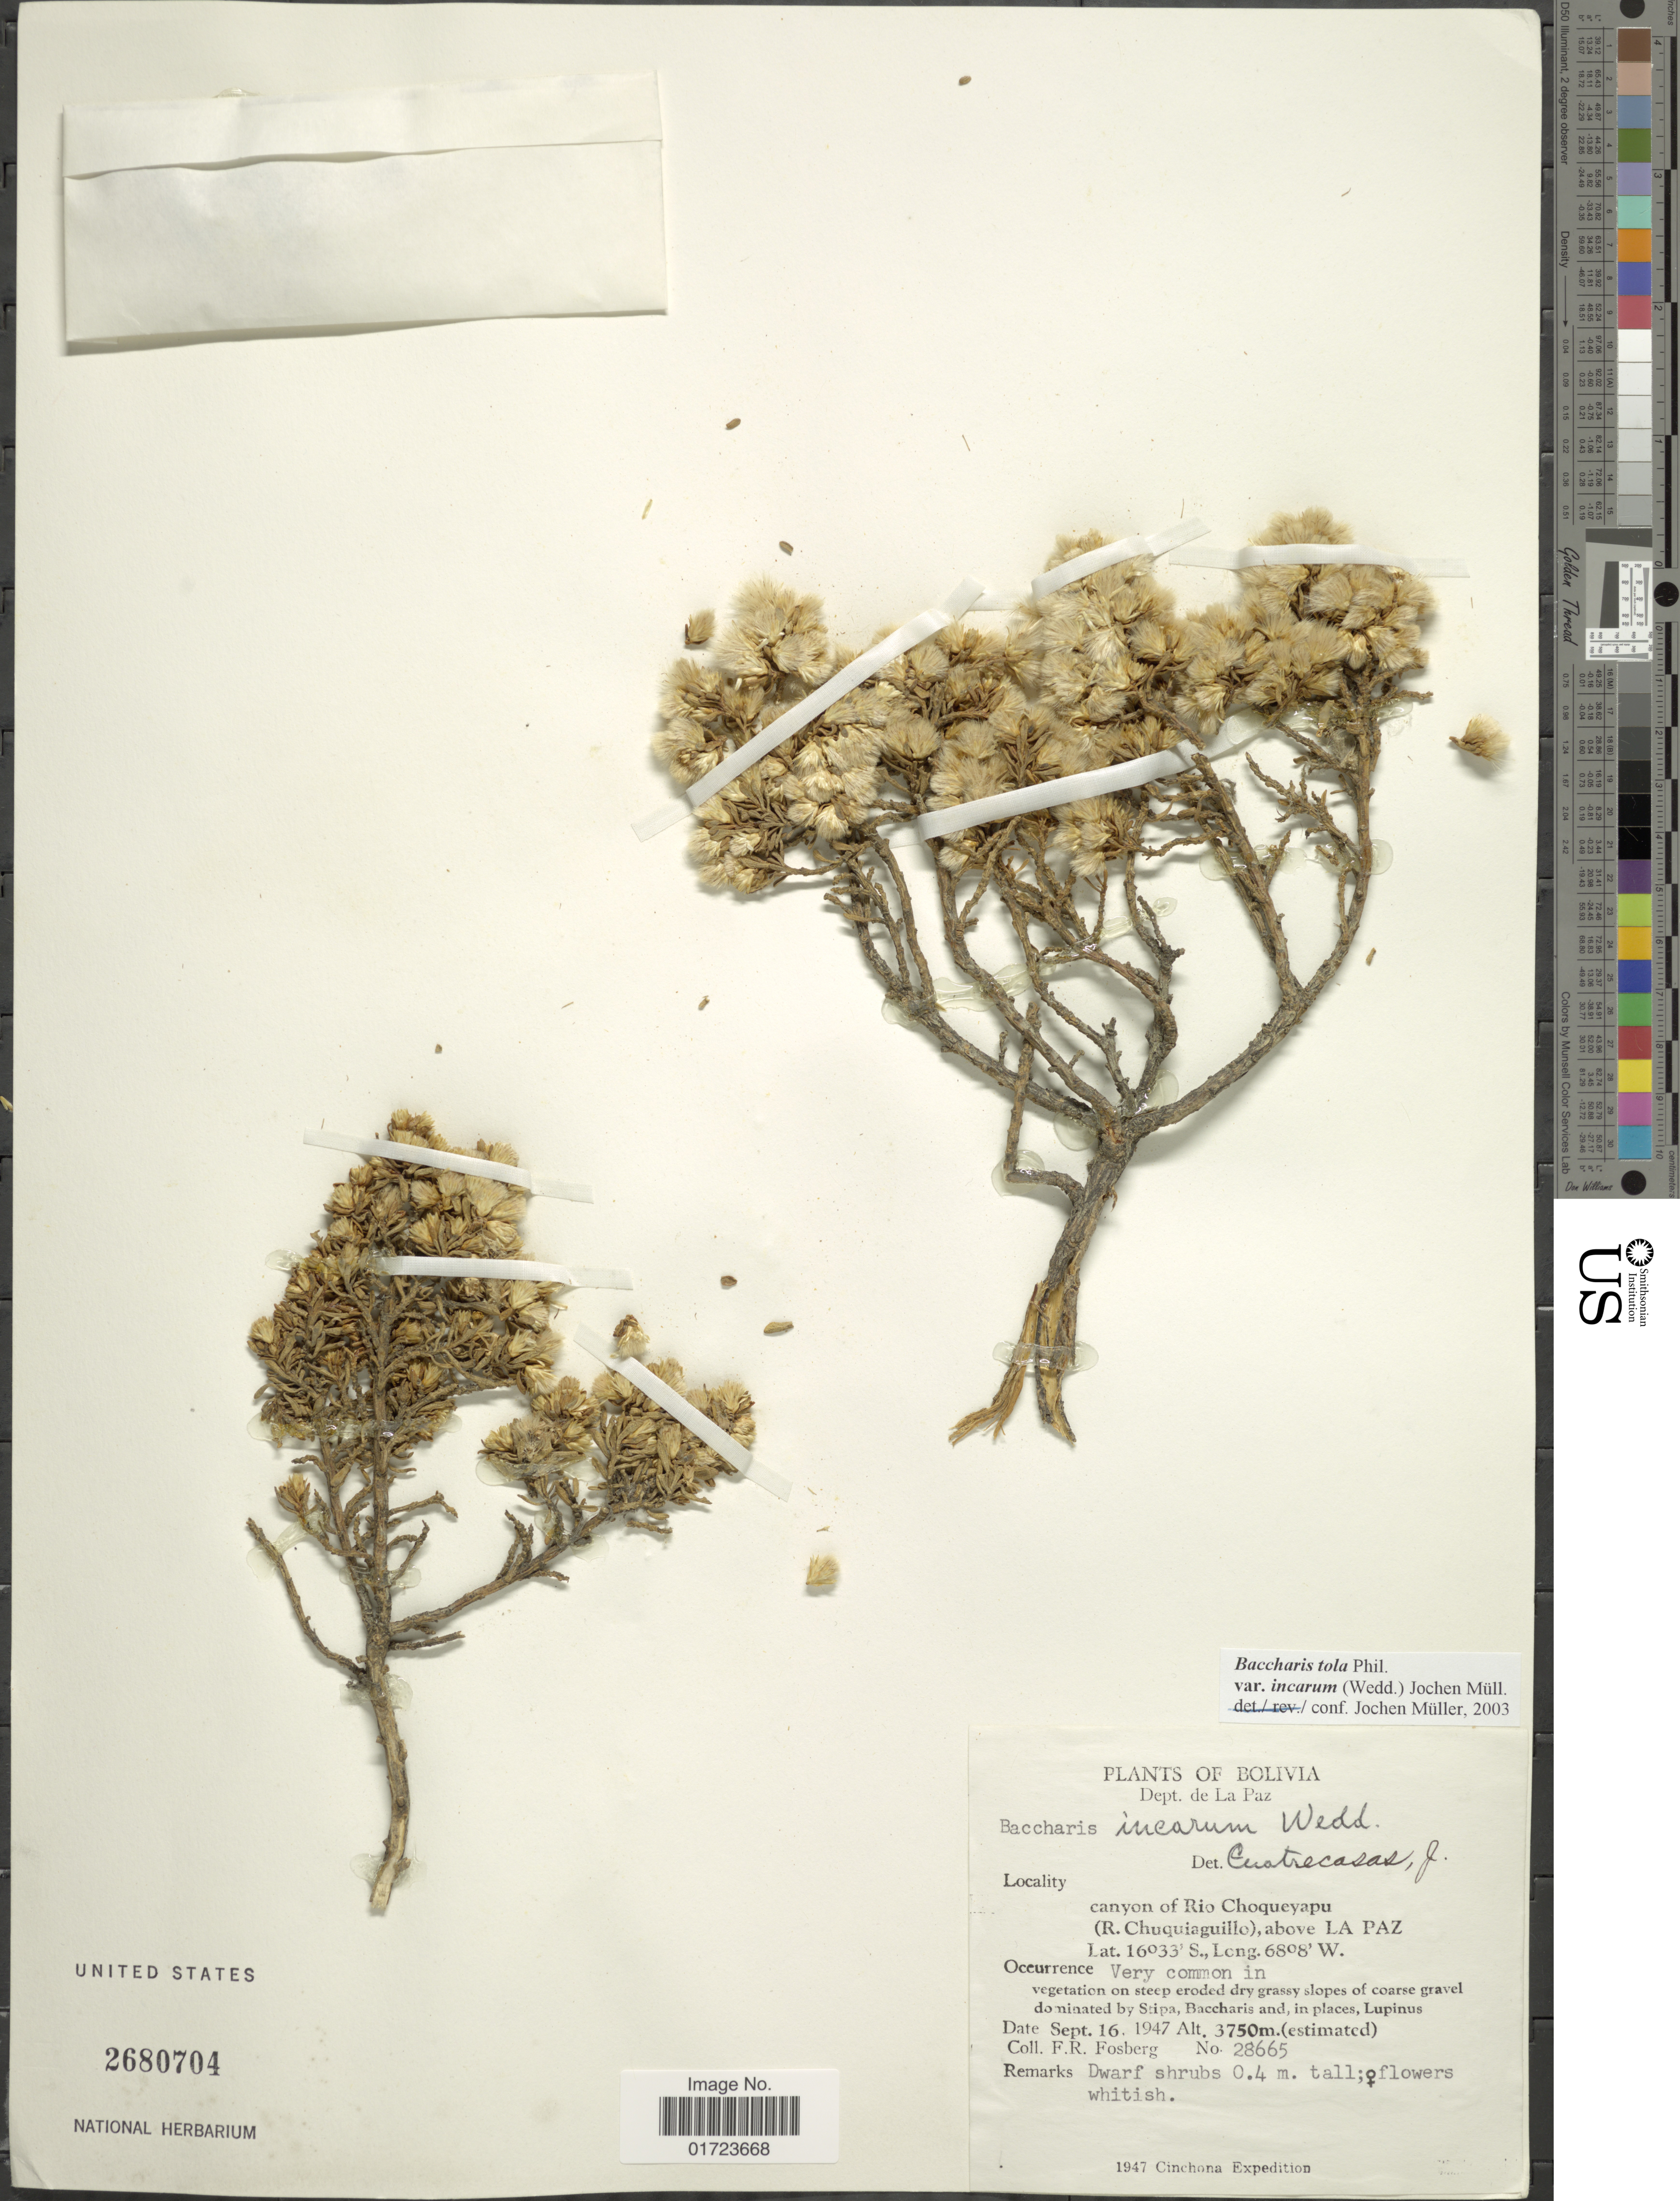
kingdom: Plantae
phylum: Tracheophyta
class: Magnoliopsida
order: Asterales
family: Asteraceae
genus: Baccharis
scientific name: Baccharis tola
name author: Phil.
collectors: F. R. Fosberg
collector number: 28665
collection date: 1947-09-16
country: Bolivia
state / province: La Paz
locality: Bolivia, Dept. de La Paz. Canyon of Rio Choqueyapu, (R. Chuquiaguillo), above La Paz.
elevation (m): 3750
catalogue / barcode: US 2680704